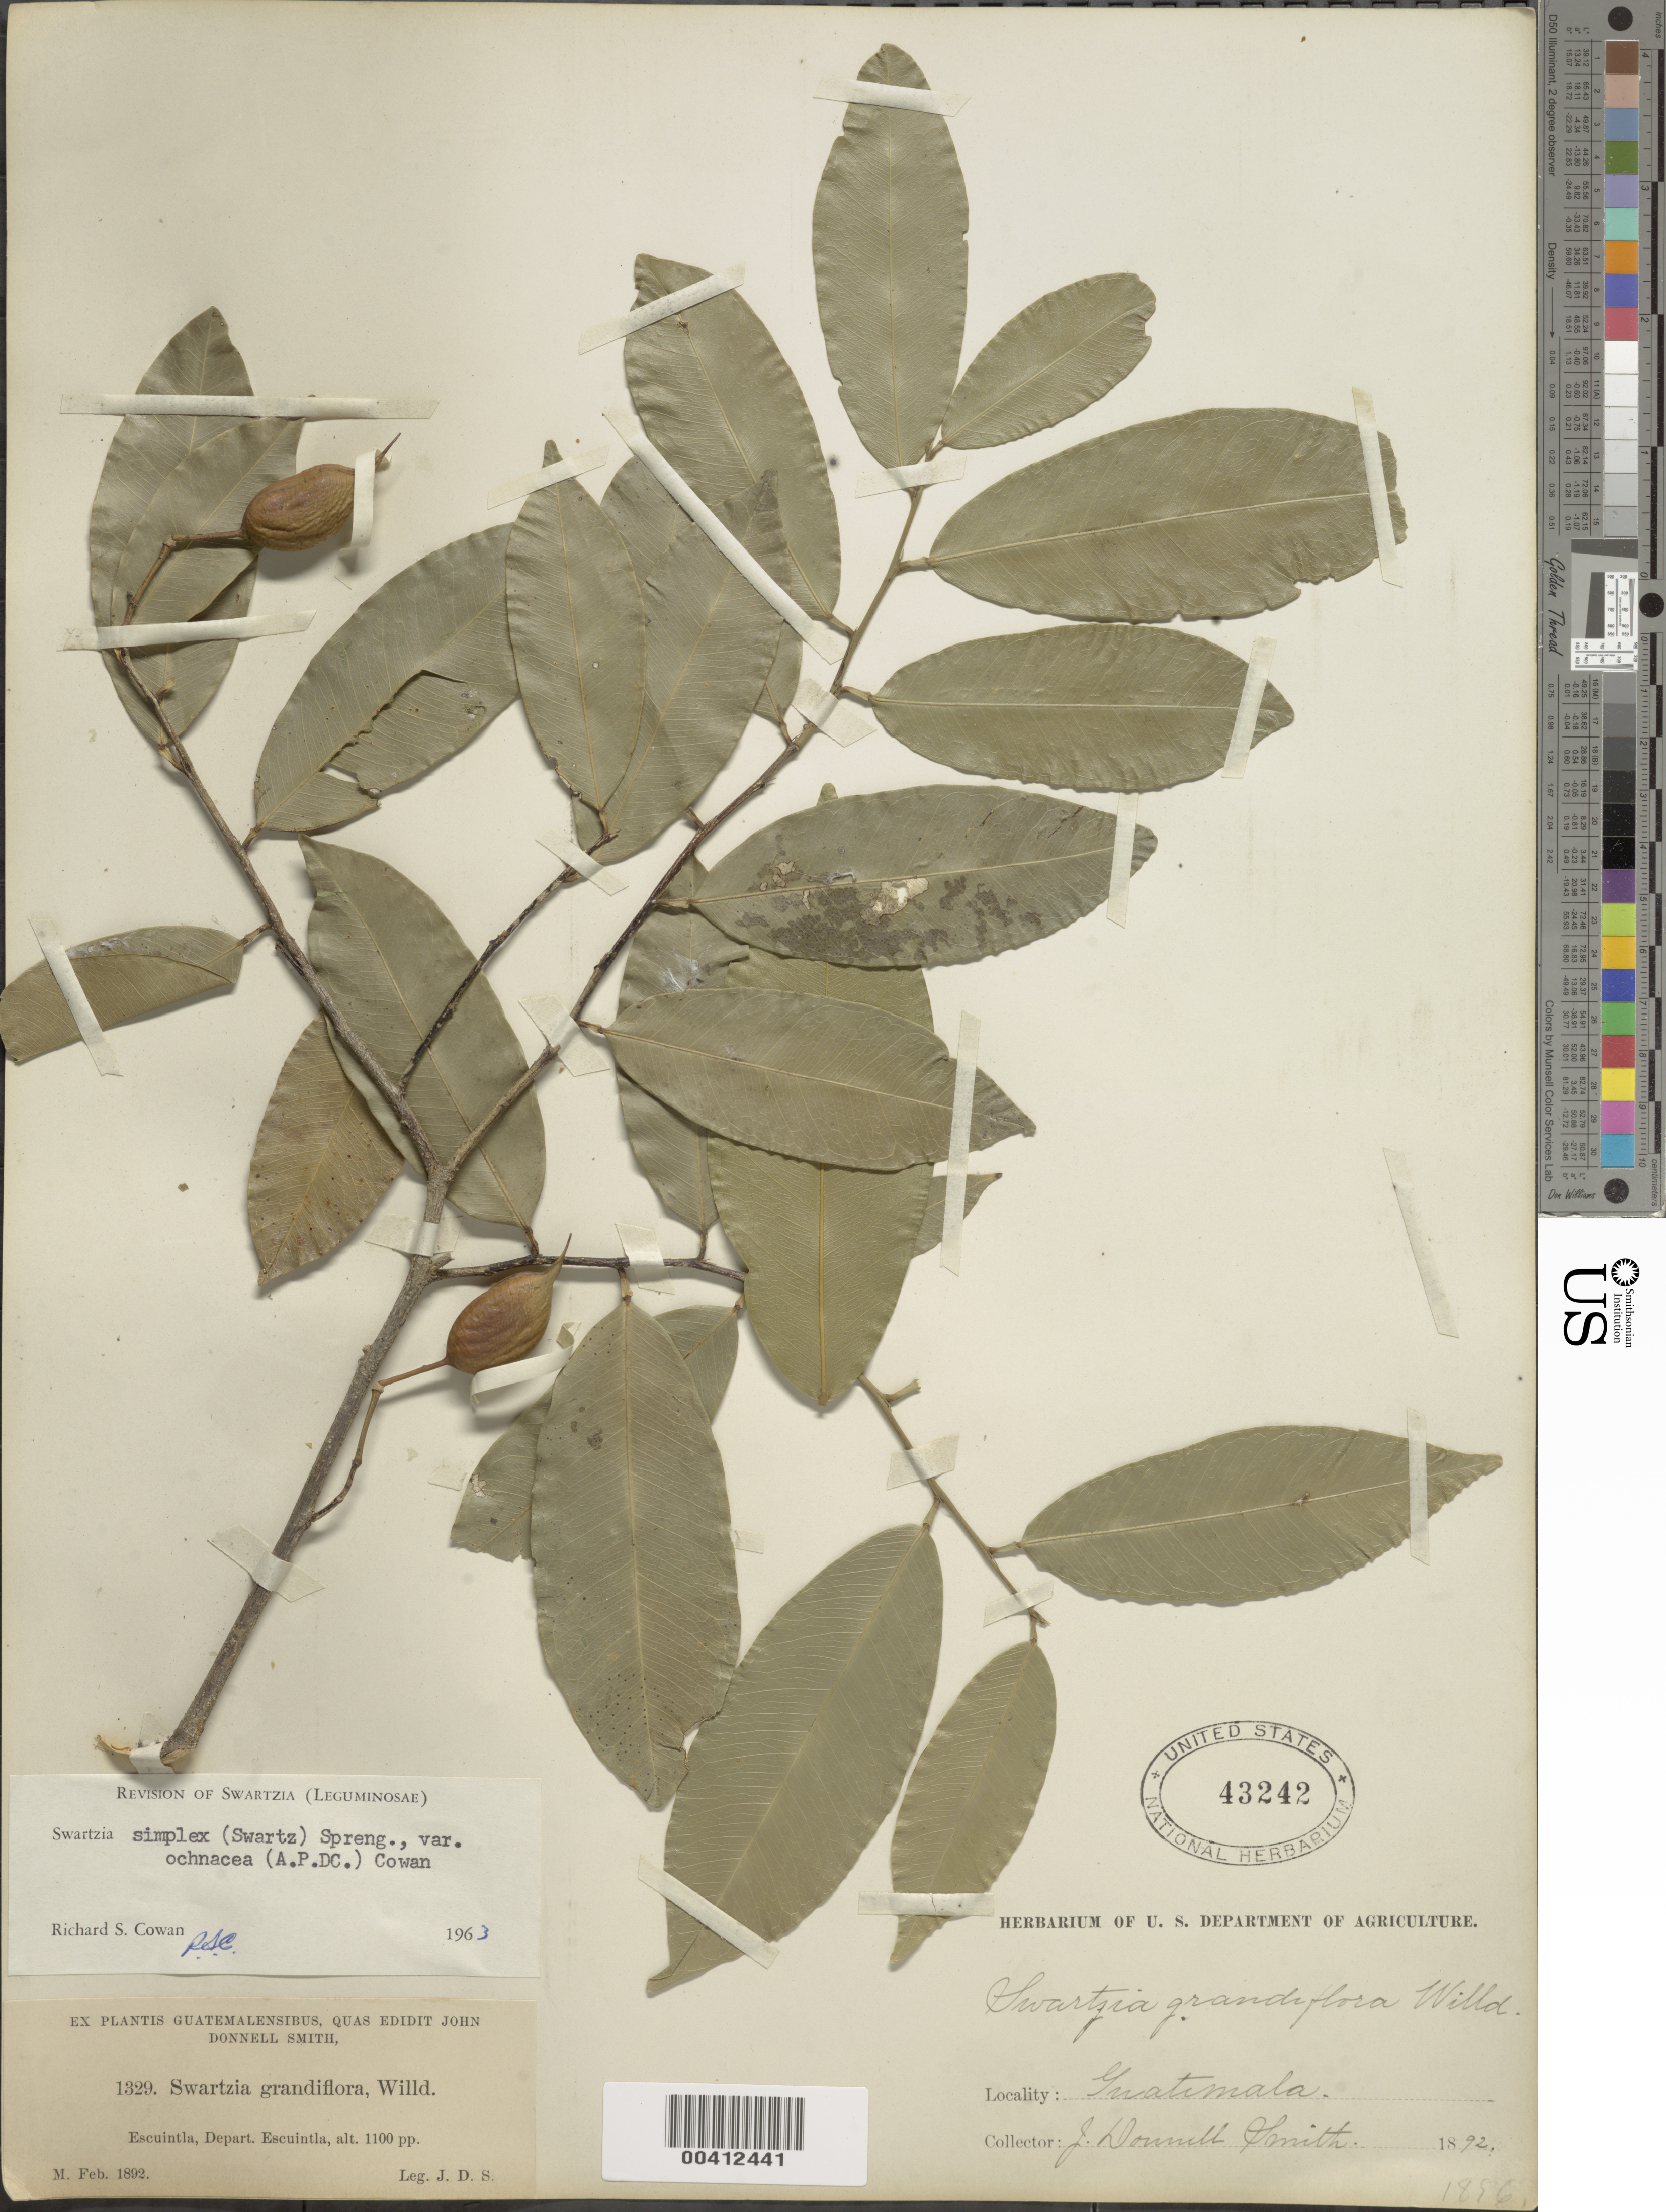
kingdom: Plantae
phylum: Tracheophyta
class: Magnoliopsida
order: Fabales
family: Fabaceae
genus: Swartzia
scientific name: Swartzia simplex var. ochnacea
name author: (DC.) R.S. Cowan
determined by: Cowan, R. S.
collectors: J. Donnell Smith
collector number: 1329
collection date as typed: Feb 1892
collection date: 1892-02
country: Guatemala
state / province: Escuintla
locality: Escuintla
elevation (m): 335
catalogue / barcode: US 43242